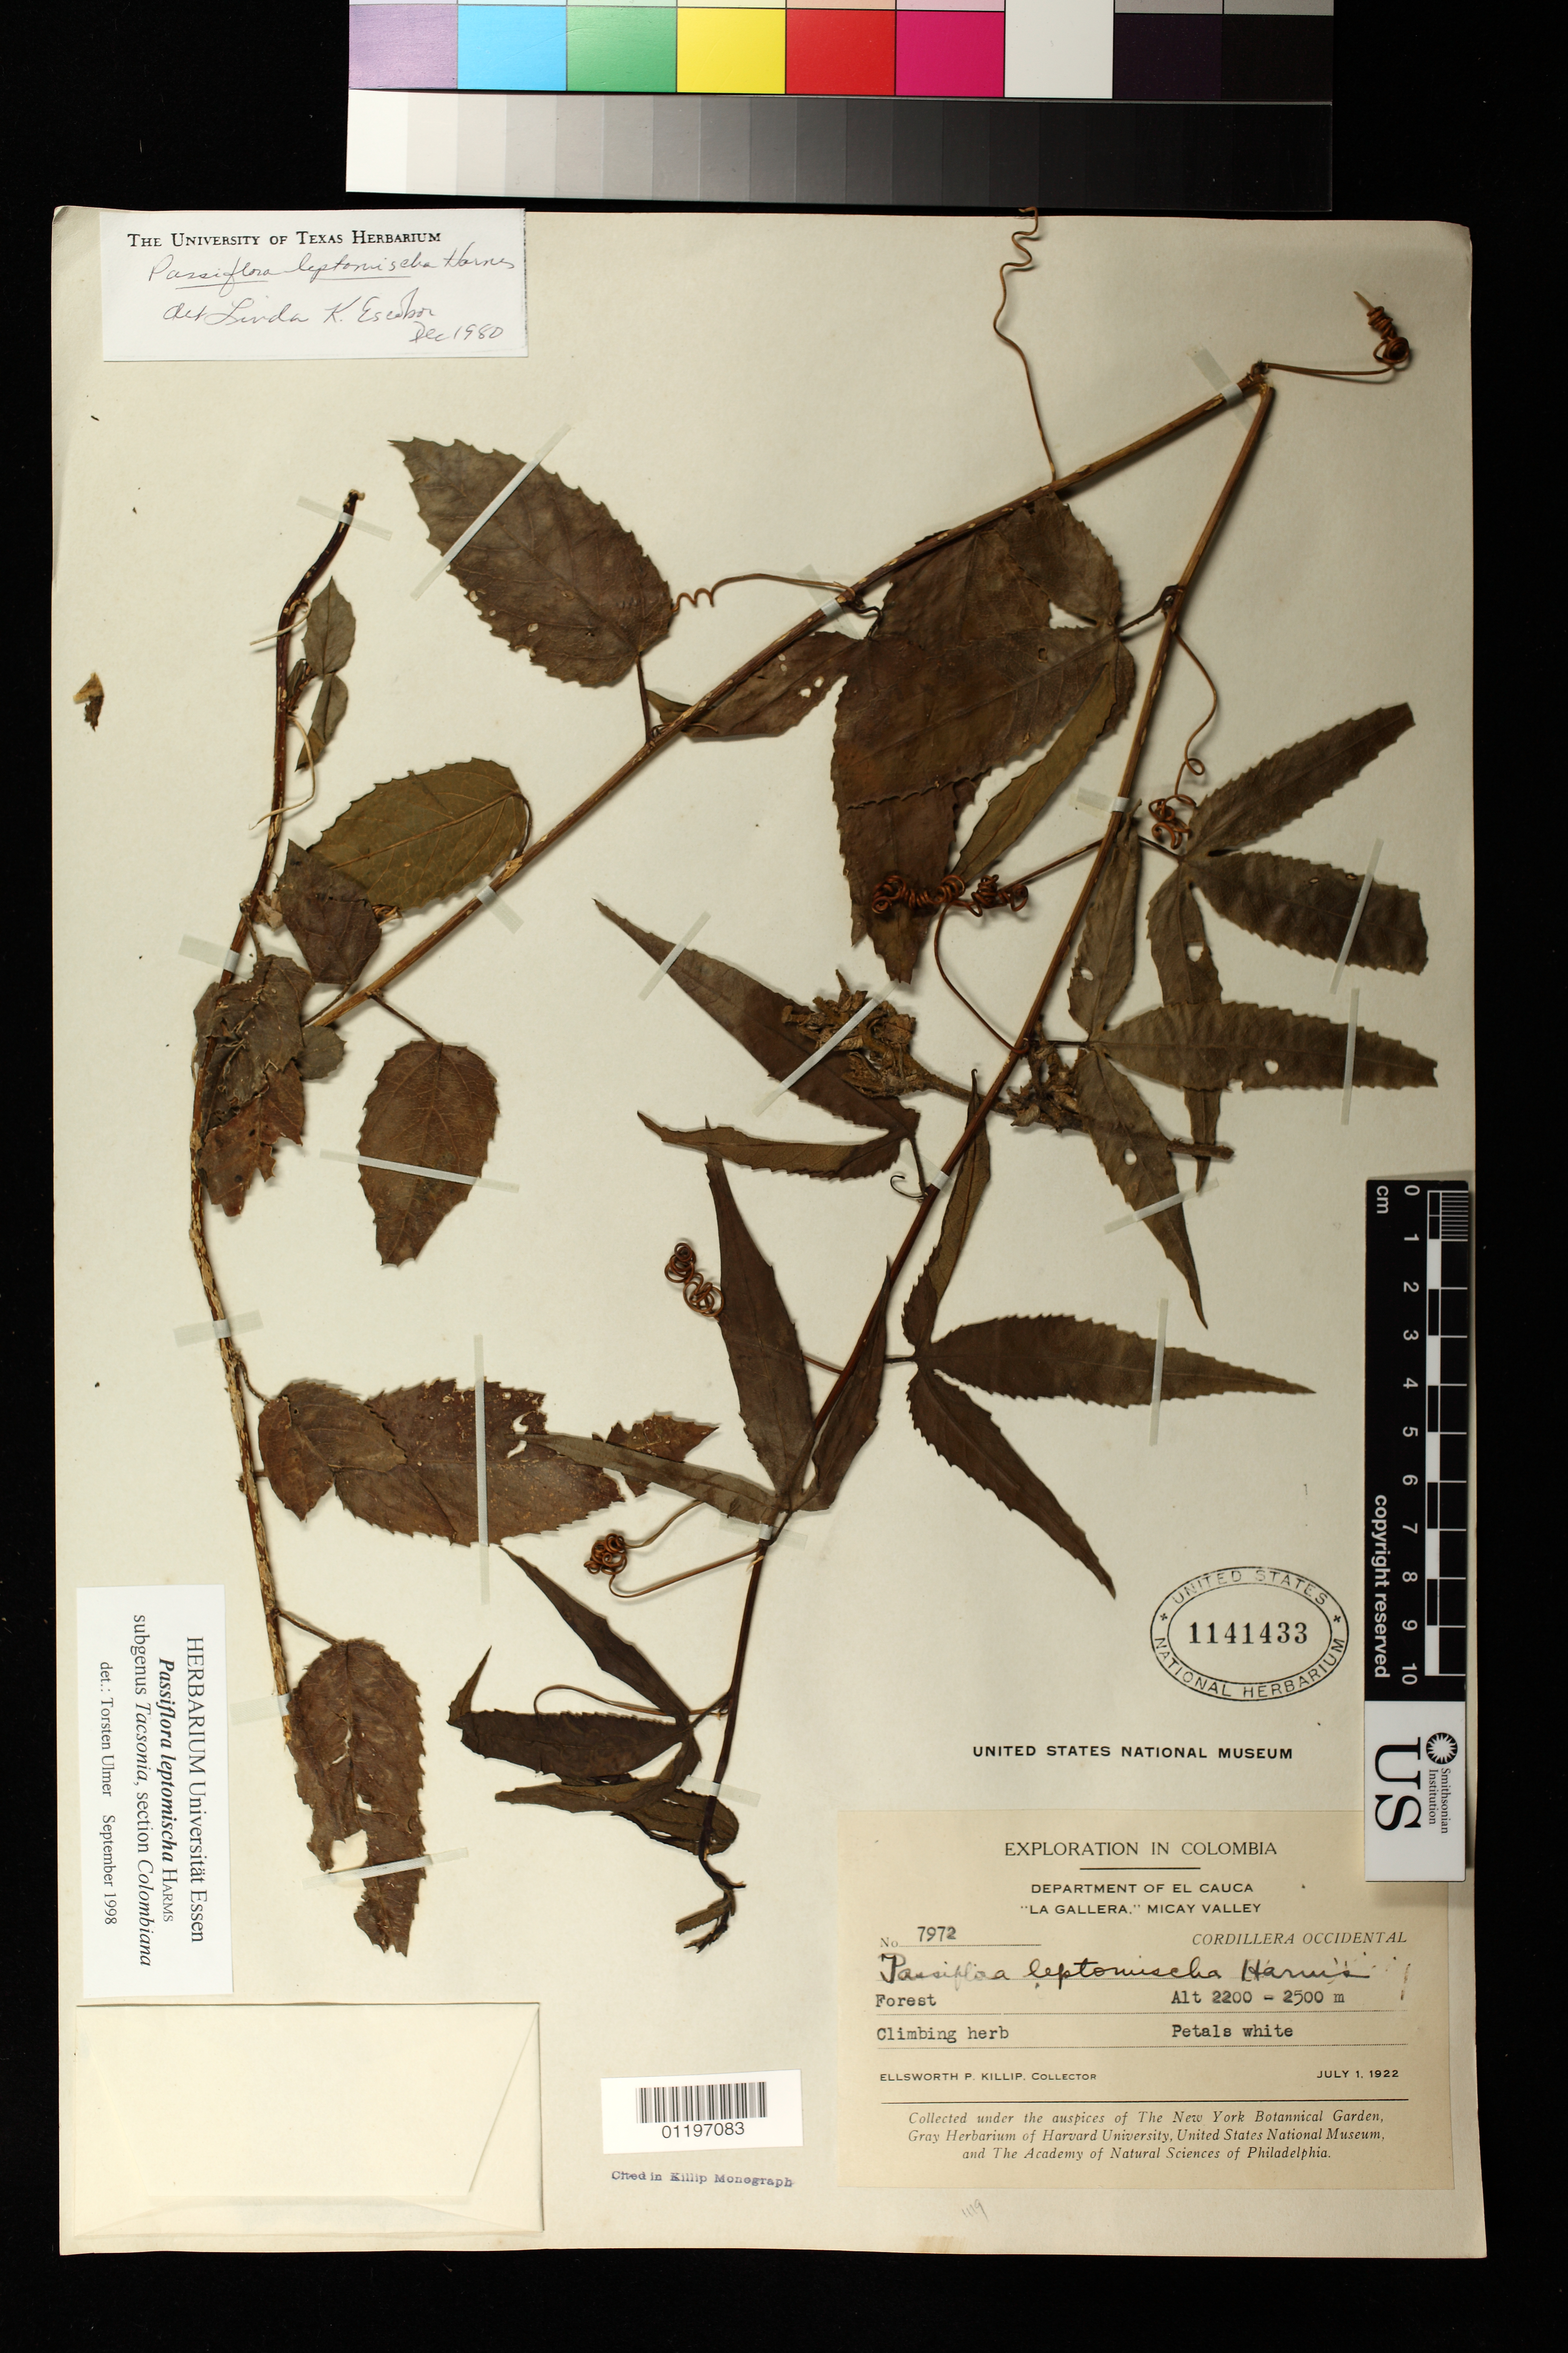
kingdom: Plantae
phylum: Tracheophyta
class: Magnoliopsida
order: Malpighiales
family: Passifloraceae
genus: Passiflora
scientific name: Passiflora leptomischa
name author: Harms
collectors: E. P. Killip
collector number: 7972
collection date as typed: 07 Jan 1922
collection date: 1922-01-07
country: Colombia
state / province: Cauca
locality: Department of El Cauca: "La Gallera," Micay Valley, Cordillera Occidental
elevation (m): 2200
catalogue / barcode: US 1141433